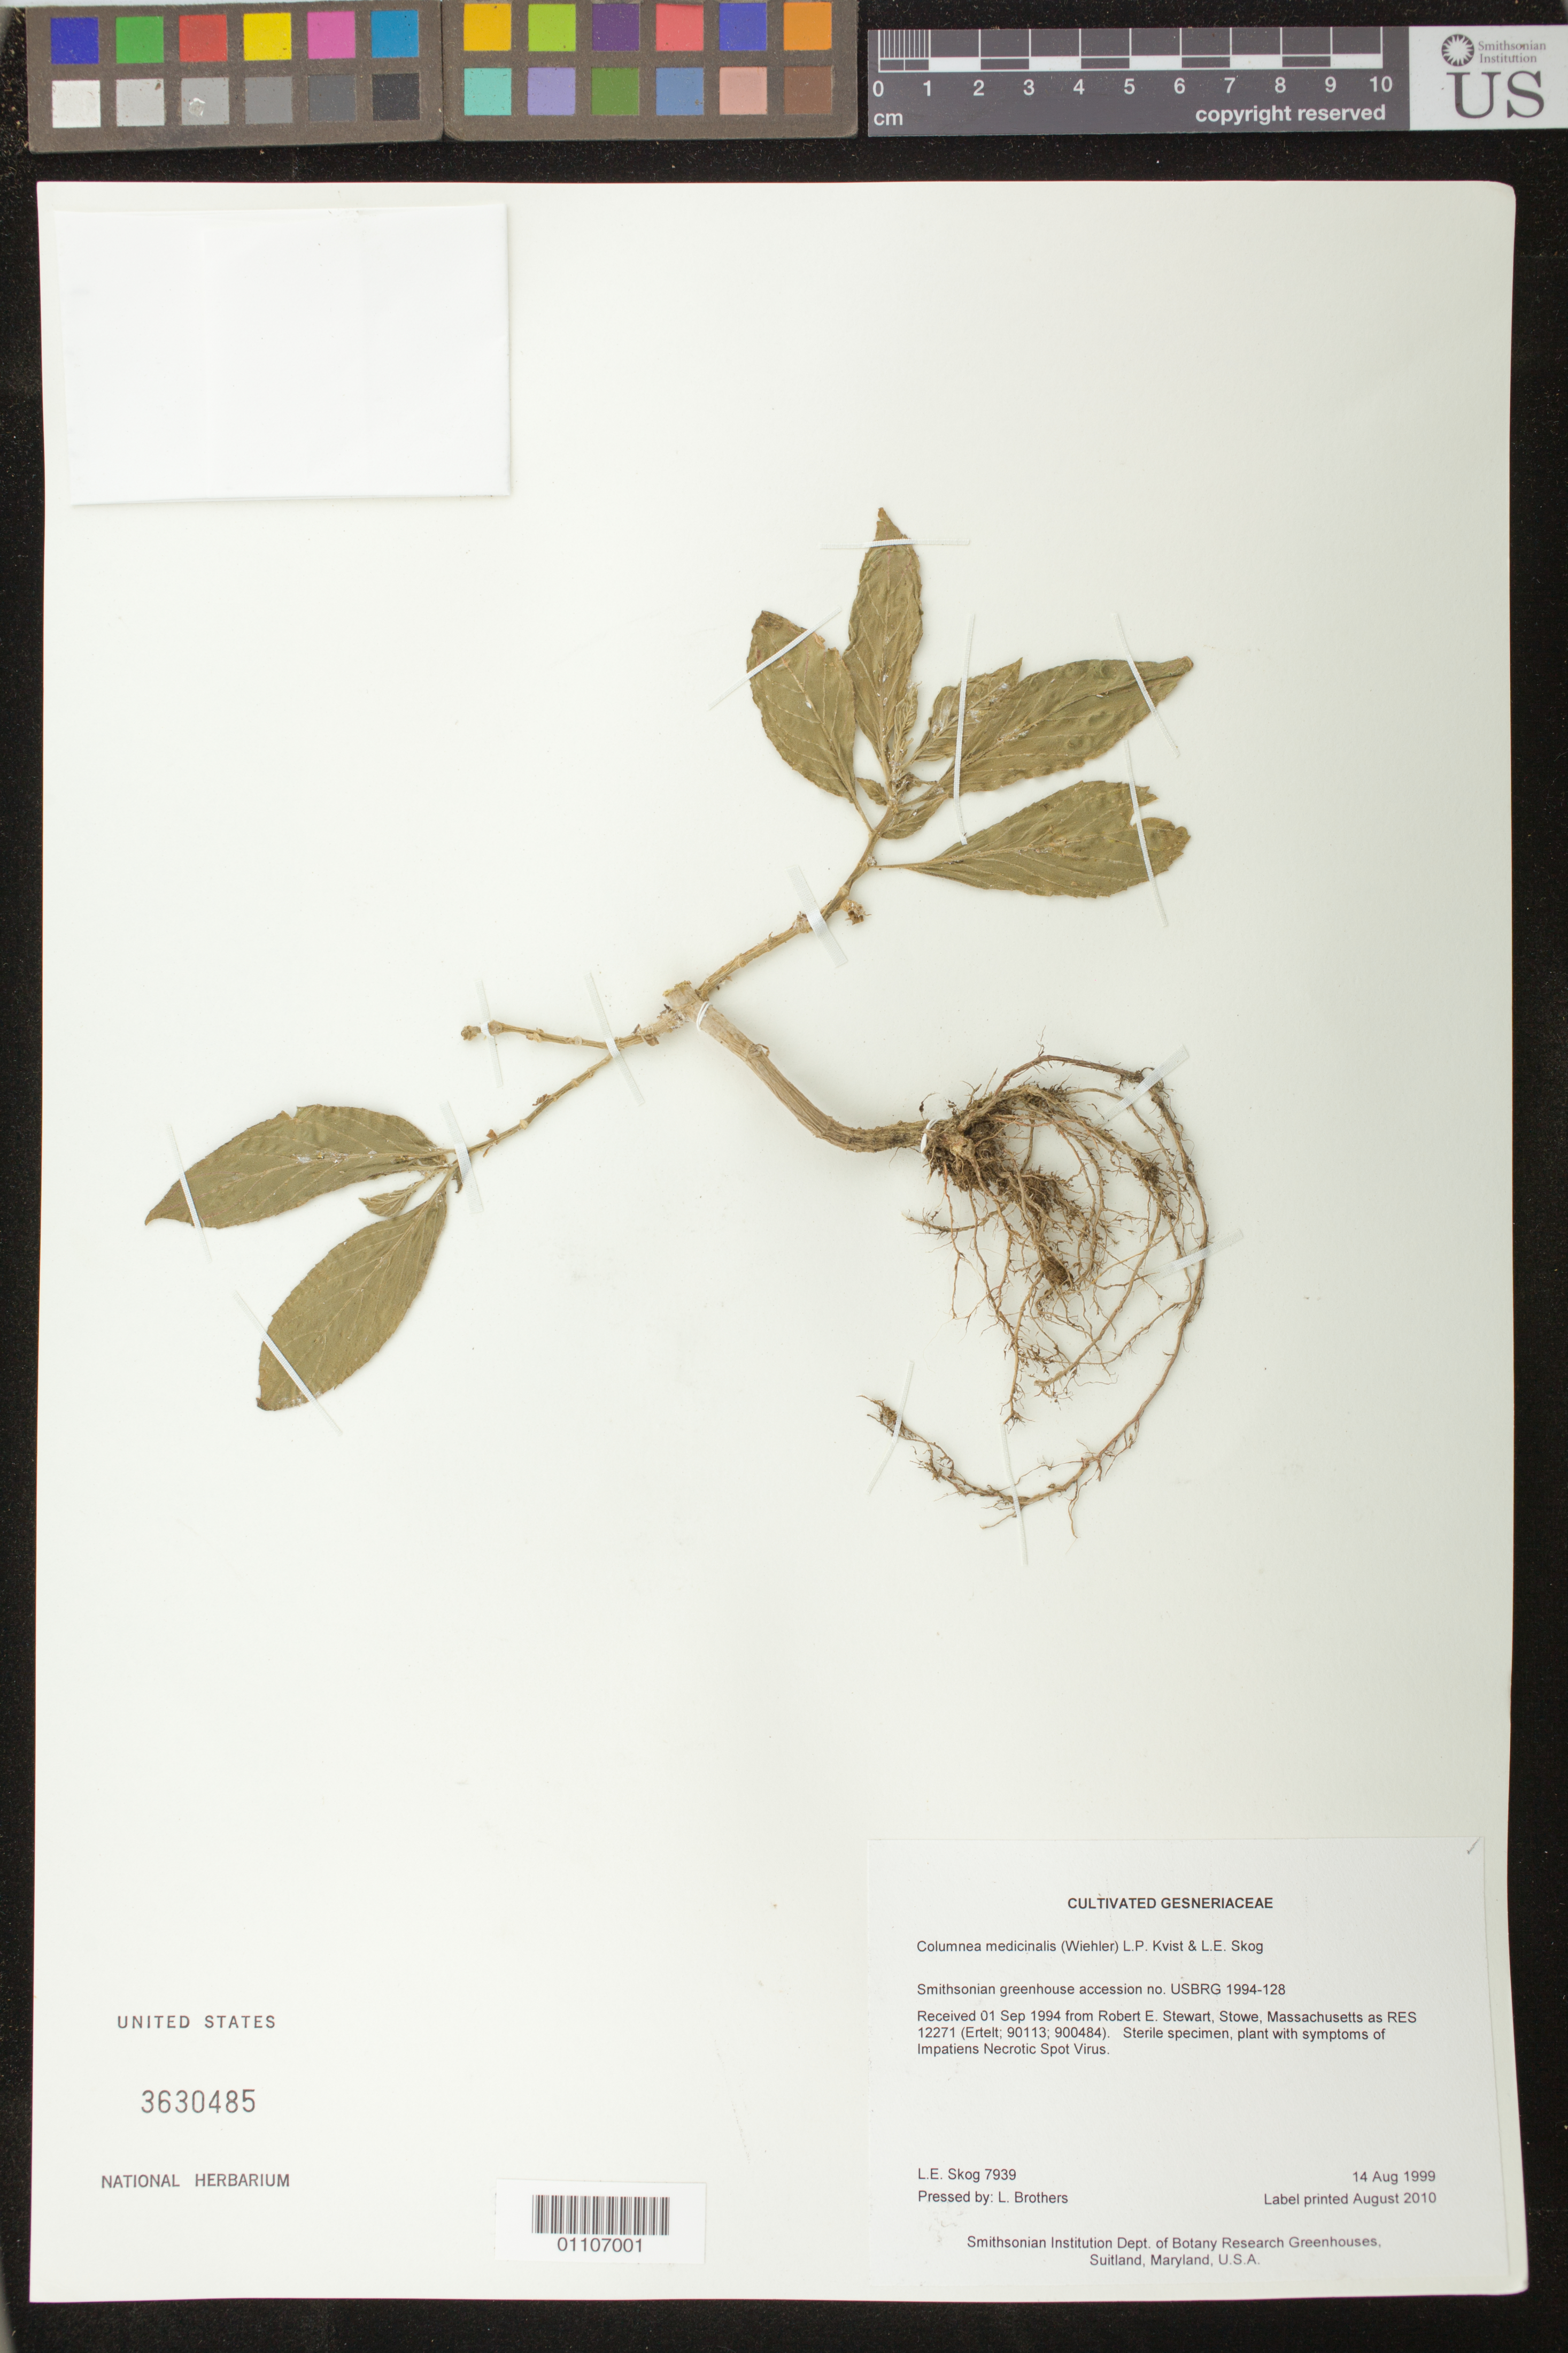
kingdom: Plantae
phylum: Tracheophyta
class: Magnoliopsida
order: Lamiales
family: Gesneriaceae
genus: Columnea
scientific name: Columnea medicinalis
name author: (Wiehler) L.E. Skog & L.P. Kvist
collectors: L. E. Skog & L. Brothers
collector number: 7939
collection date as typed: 14 Aug 1999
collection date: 1999-08-14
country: United States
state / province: Maryland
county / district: Prince George's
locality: Smithsonian Institution Dept. of Botany Research Greenhouses, Suitland, Maryland, U.S.A.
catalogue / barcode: US 3630485